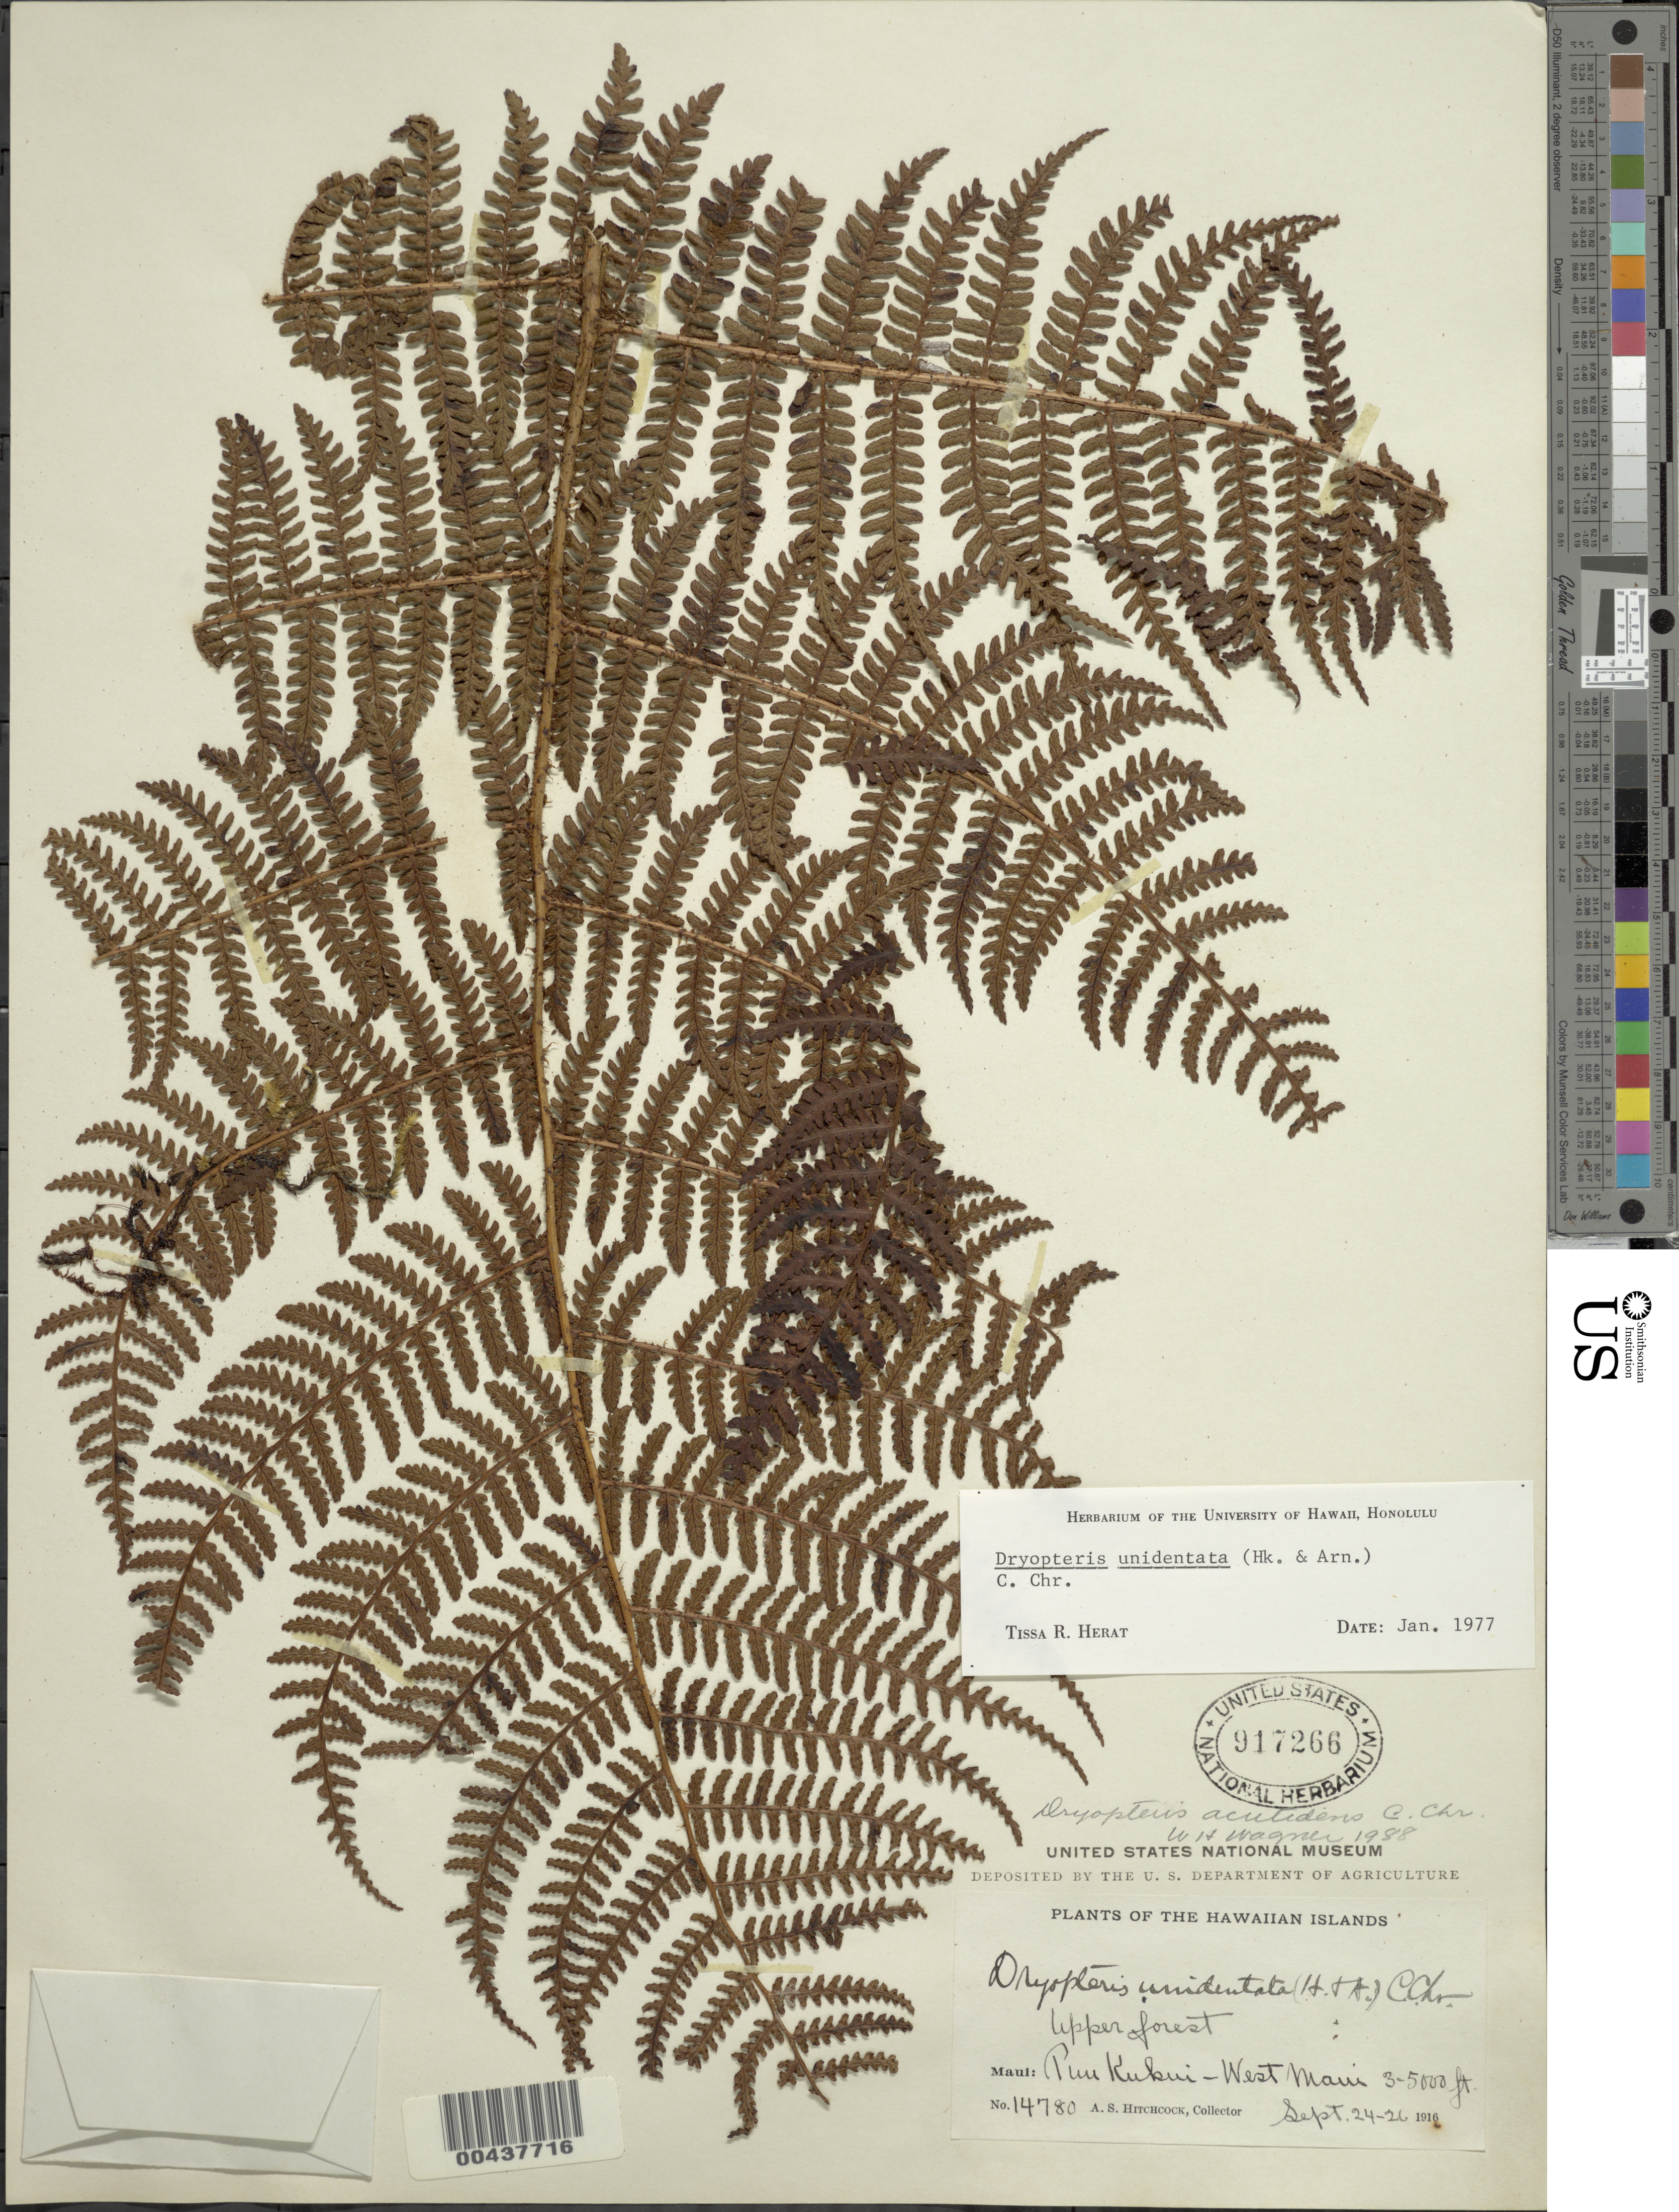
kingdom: Plantae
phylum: Tracheophyta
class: Polypodiopsida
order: Polypodiales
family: Dryopteridaceae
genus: Dryopteris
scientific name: Dryopteris acutidens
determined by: Wagner, W. H.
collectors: A. S. Hitchcock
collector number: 14780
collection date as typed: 24 Sep 1916 to 26 Sep 1916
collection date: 1916-09-24/1916-09-26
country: United States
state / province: Hawaii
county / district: Maui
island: Maui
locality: Puu Kukui - W Maui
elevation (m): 914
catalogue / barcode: US 917266